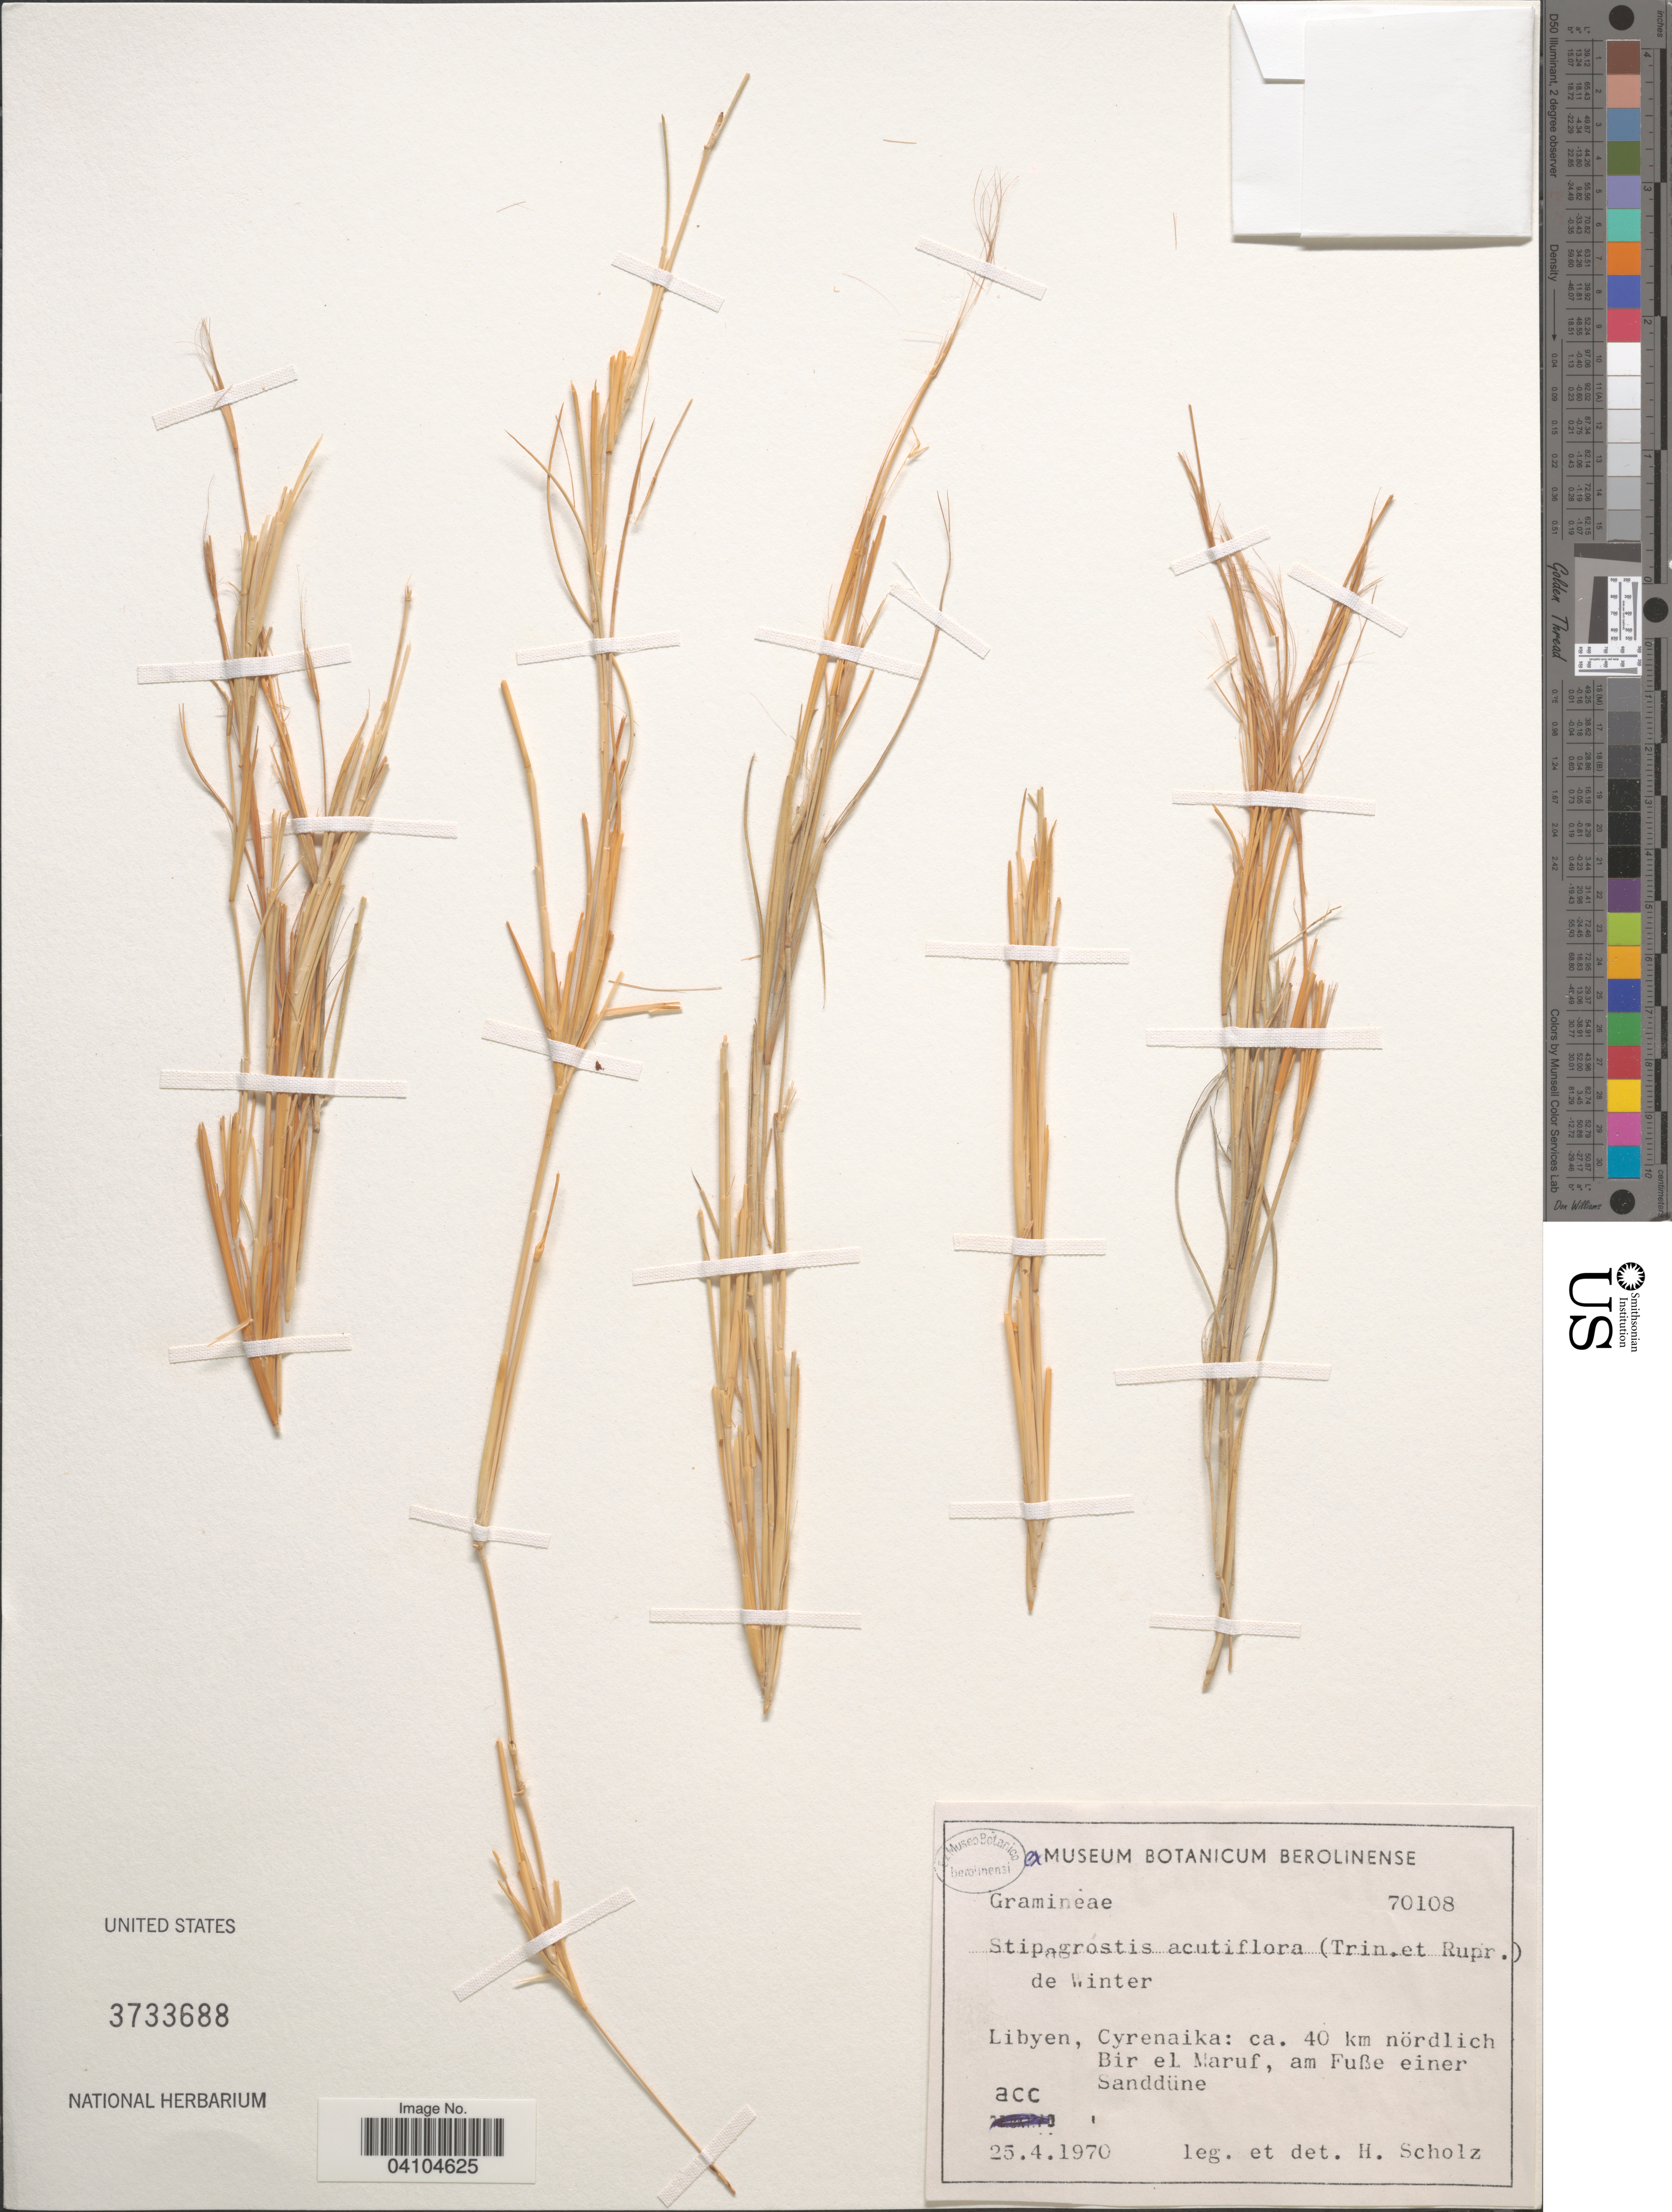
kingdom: Plantae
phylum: Tracheophyta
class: Liliopsida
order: Poales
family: Poaceae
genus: Stipagrostis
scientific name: Stipagrostis acutiflora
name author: (Trin. & Rupr.) De Winter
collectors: H. W. Scholz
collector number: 70108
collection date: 1970-04-25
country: Libya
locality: Cyrenaika: ca. 40 km nördlich Bir el Maruf, am Fuße einer Sanddüne.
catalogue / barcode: US 3733688